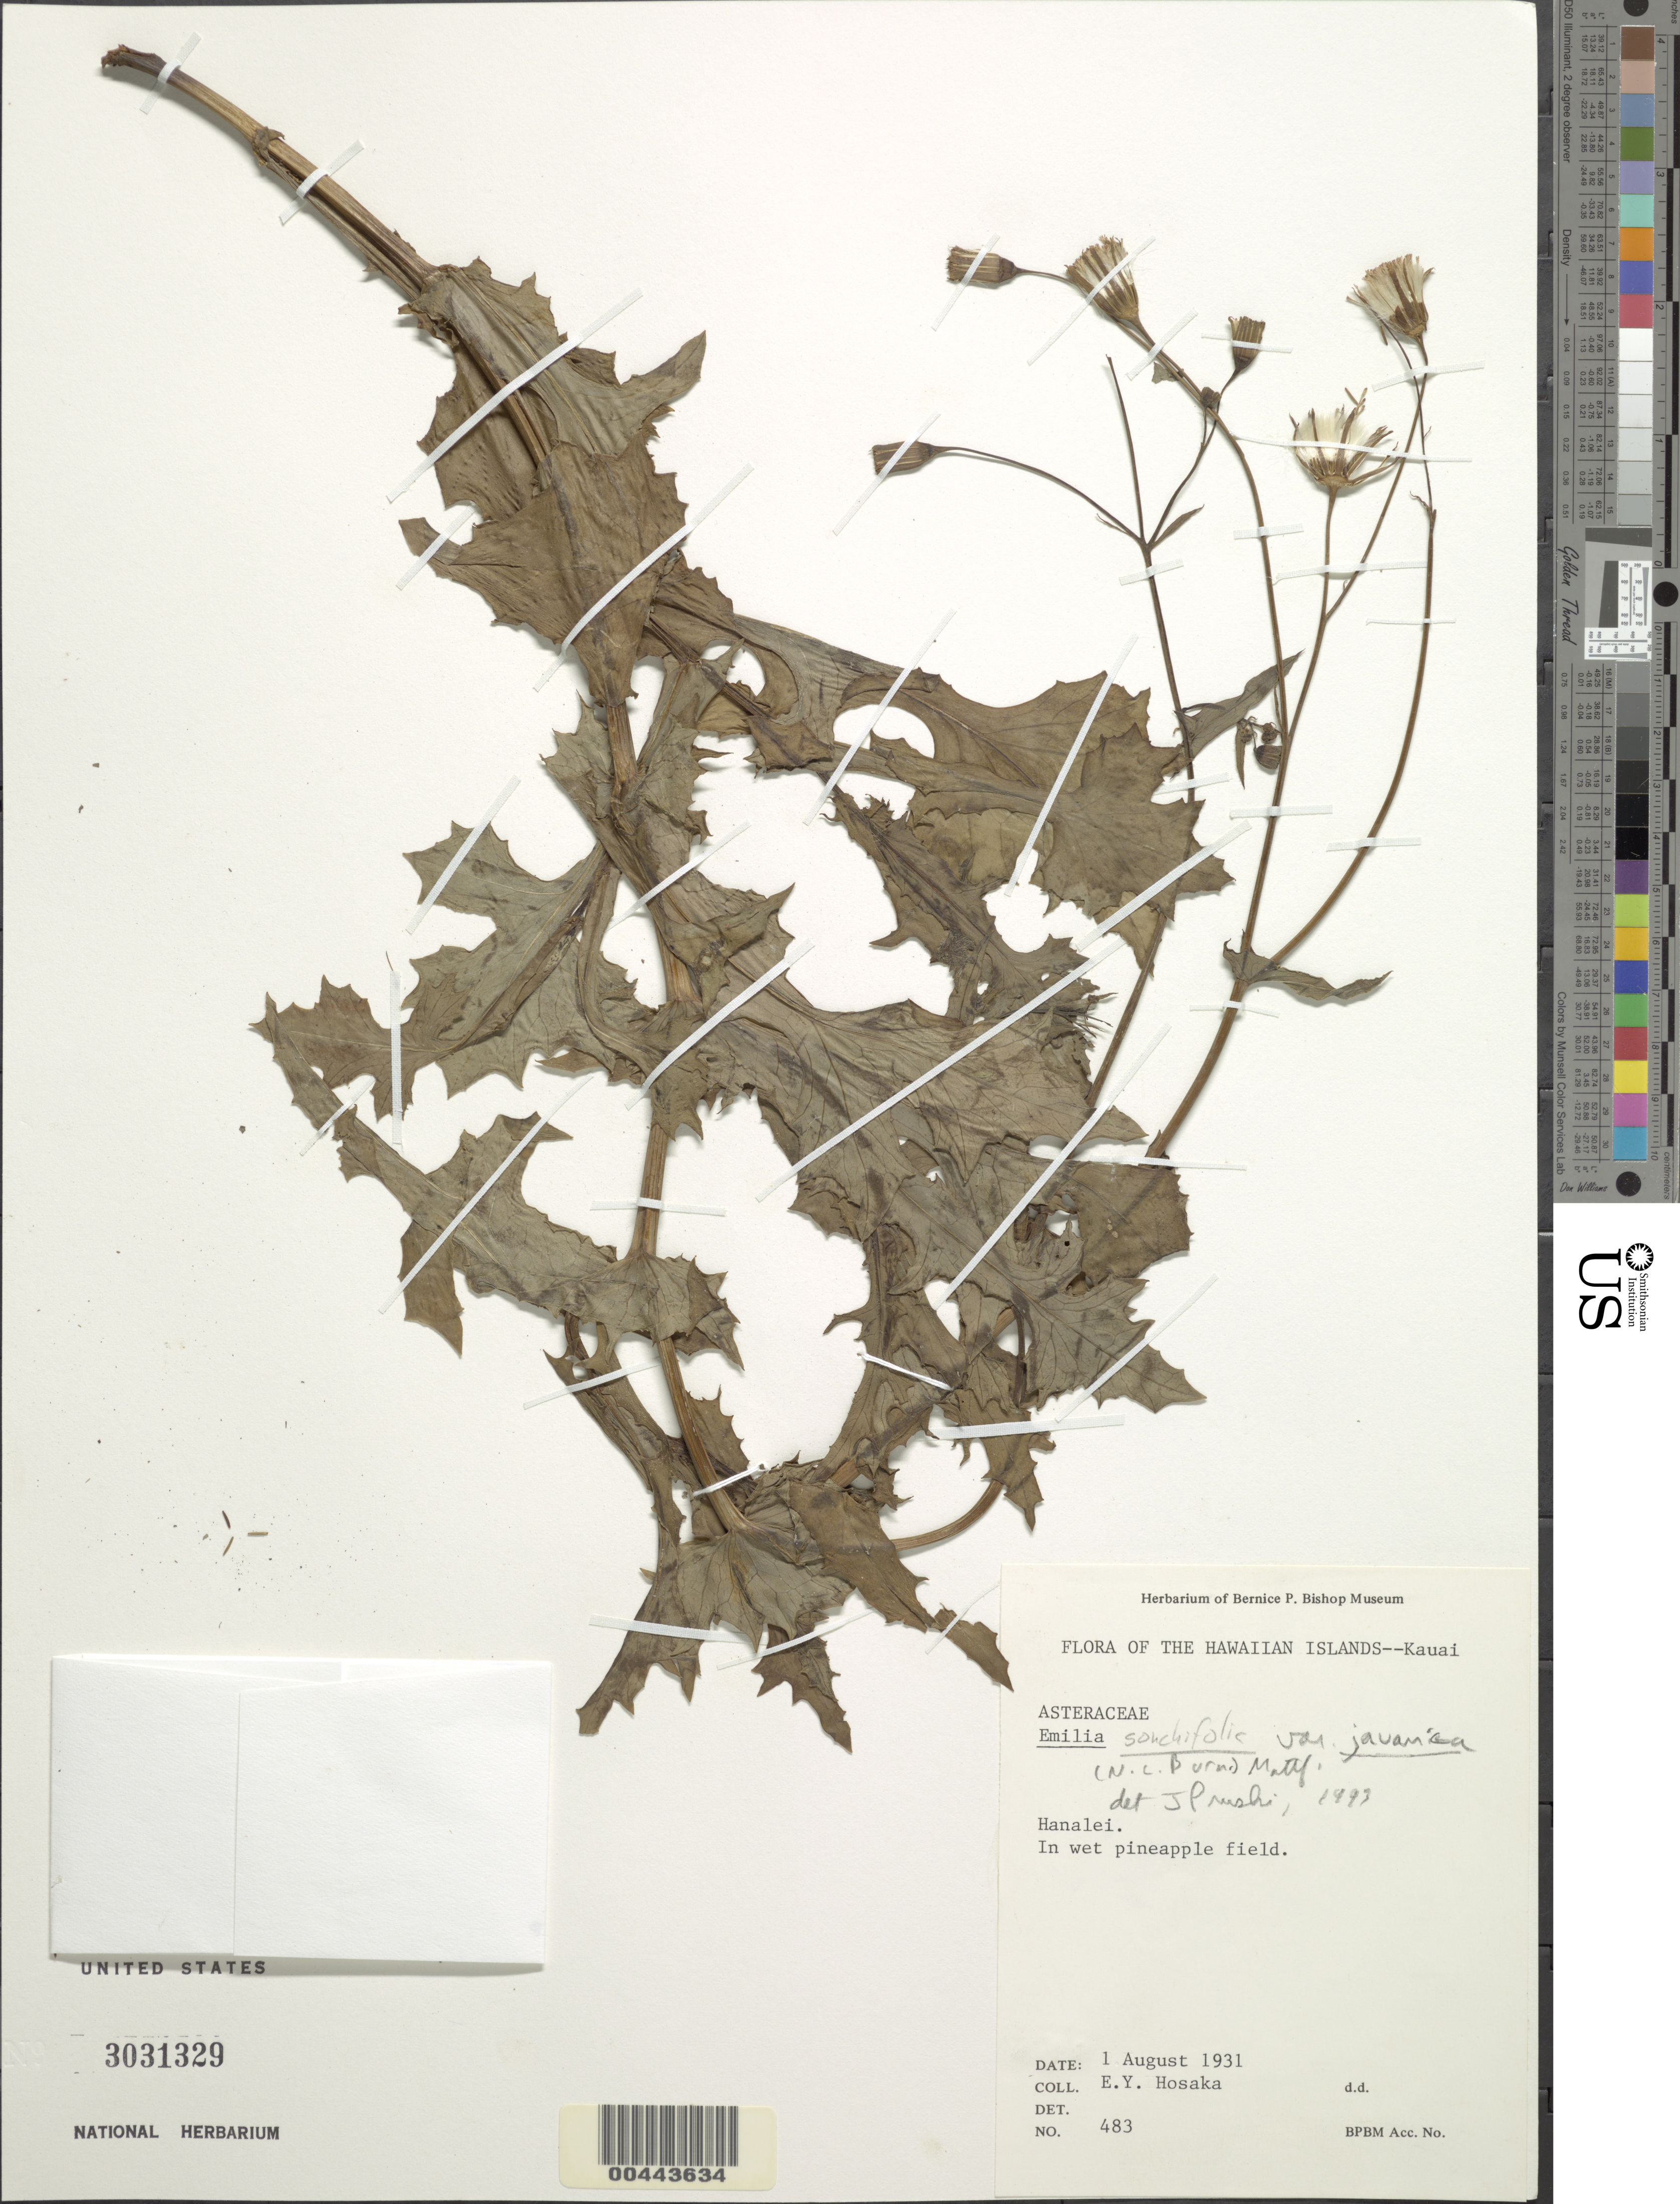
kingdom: Plantae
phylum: Tracheophyta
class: Magnoliopsida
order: Asterales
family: Asteraceae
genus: Emilia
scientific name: Emilia sonchifolia var. javanica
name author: (Burm. f.) Mattf.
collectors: E. Y. Hosaka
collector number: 483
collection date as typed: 1 Aug 1931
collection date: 1931-08-01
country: United States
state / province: Hawaii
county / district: Kauai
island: Kaua'i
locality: Hanalei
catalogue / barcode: US 3031329